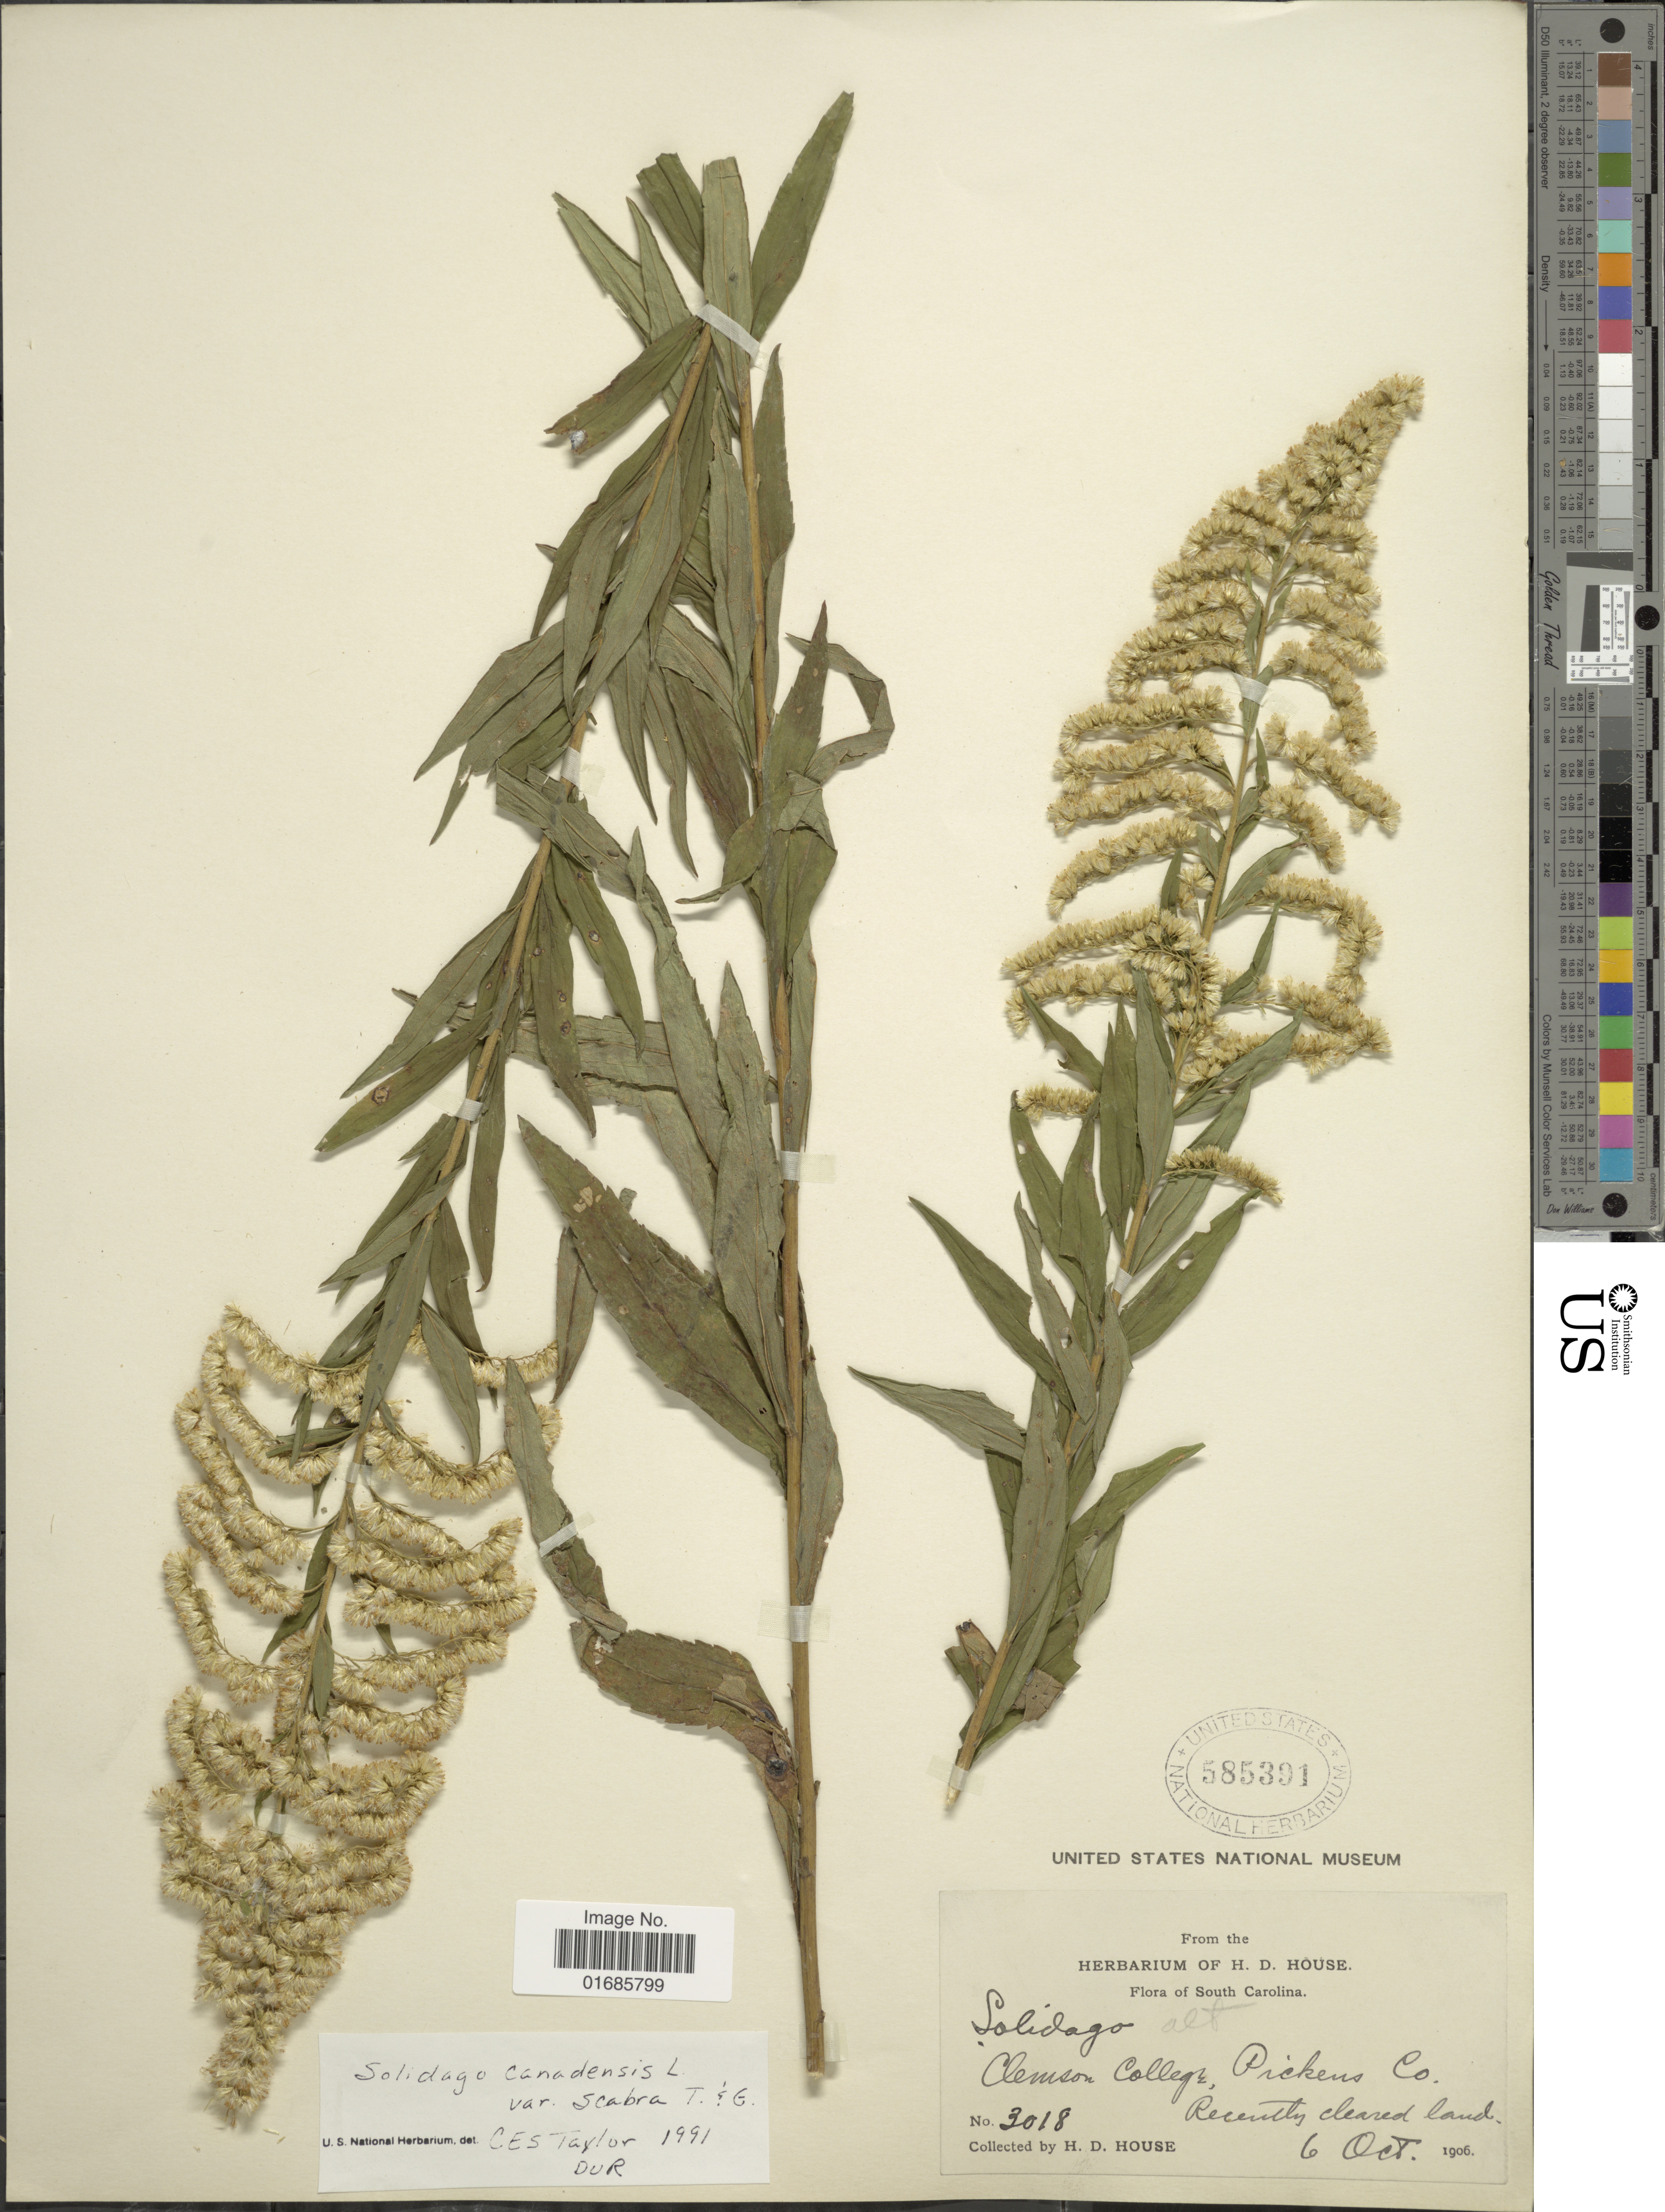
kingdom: Plantae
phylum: Tracheophyta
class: Magnoliopsida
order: Asterales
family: Asteraceae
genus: Solidago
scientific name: Solidago canadensis var. scabra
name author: (Muhl. ex Willd.) Torr. & A. Gray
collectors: H. D. House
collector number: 3018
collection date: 1906-10-06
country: United States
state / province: South Carolina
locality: Clemson College, Dickens Co.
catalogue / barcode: US 585391